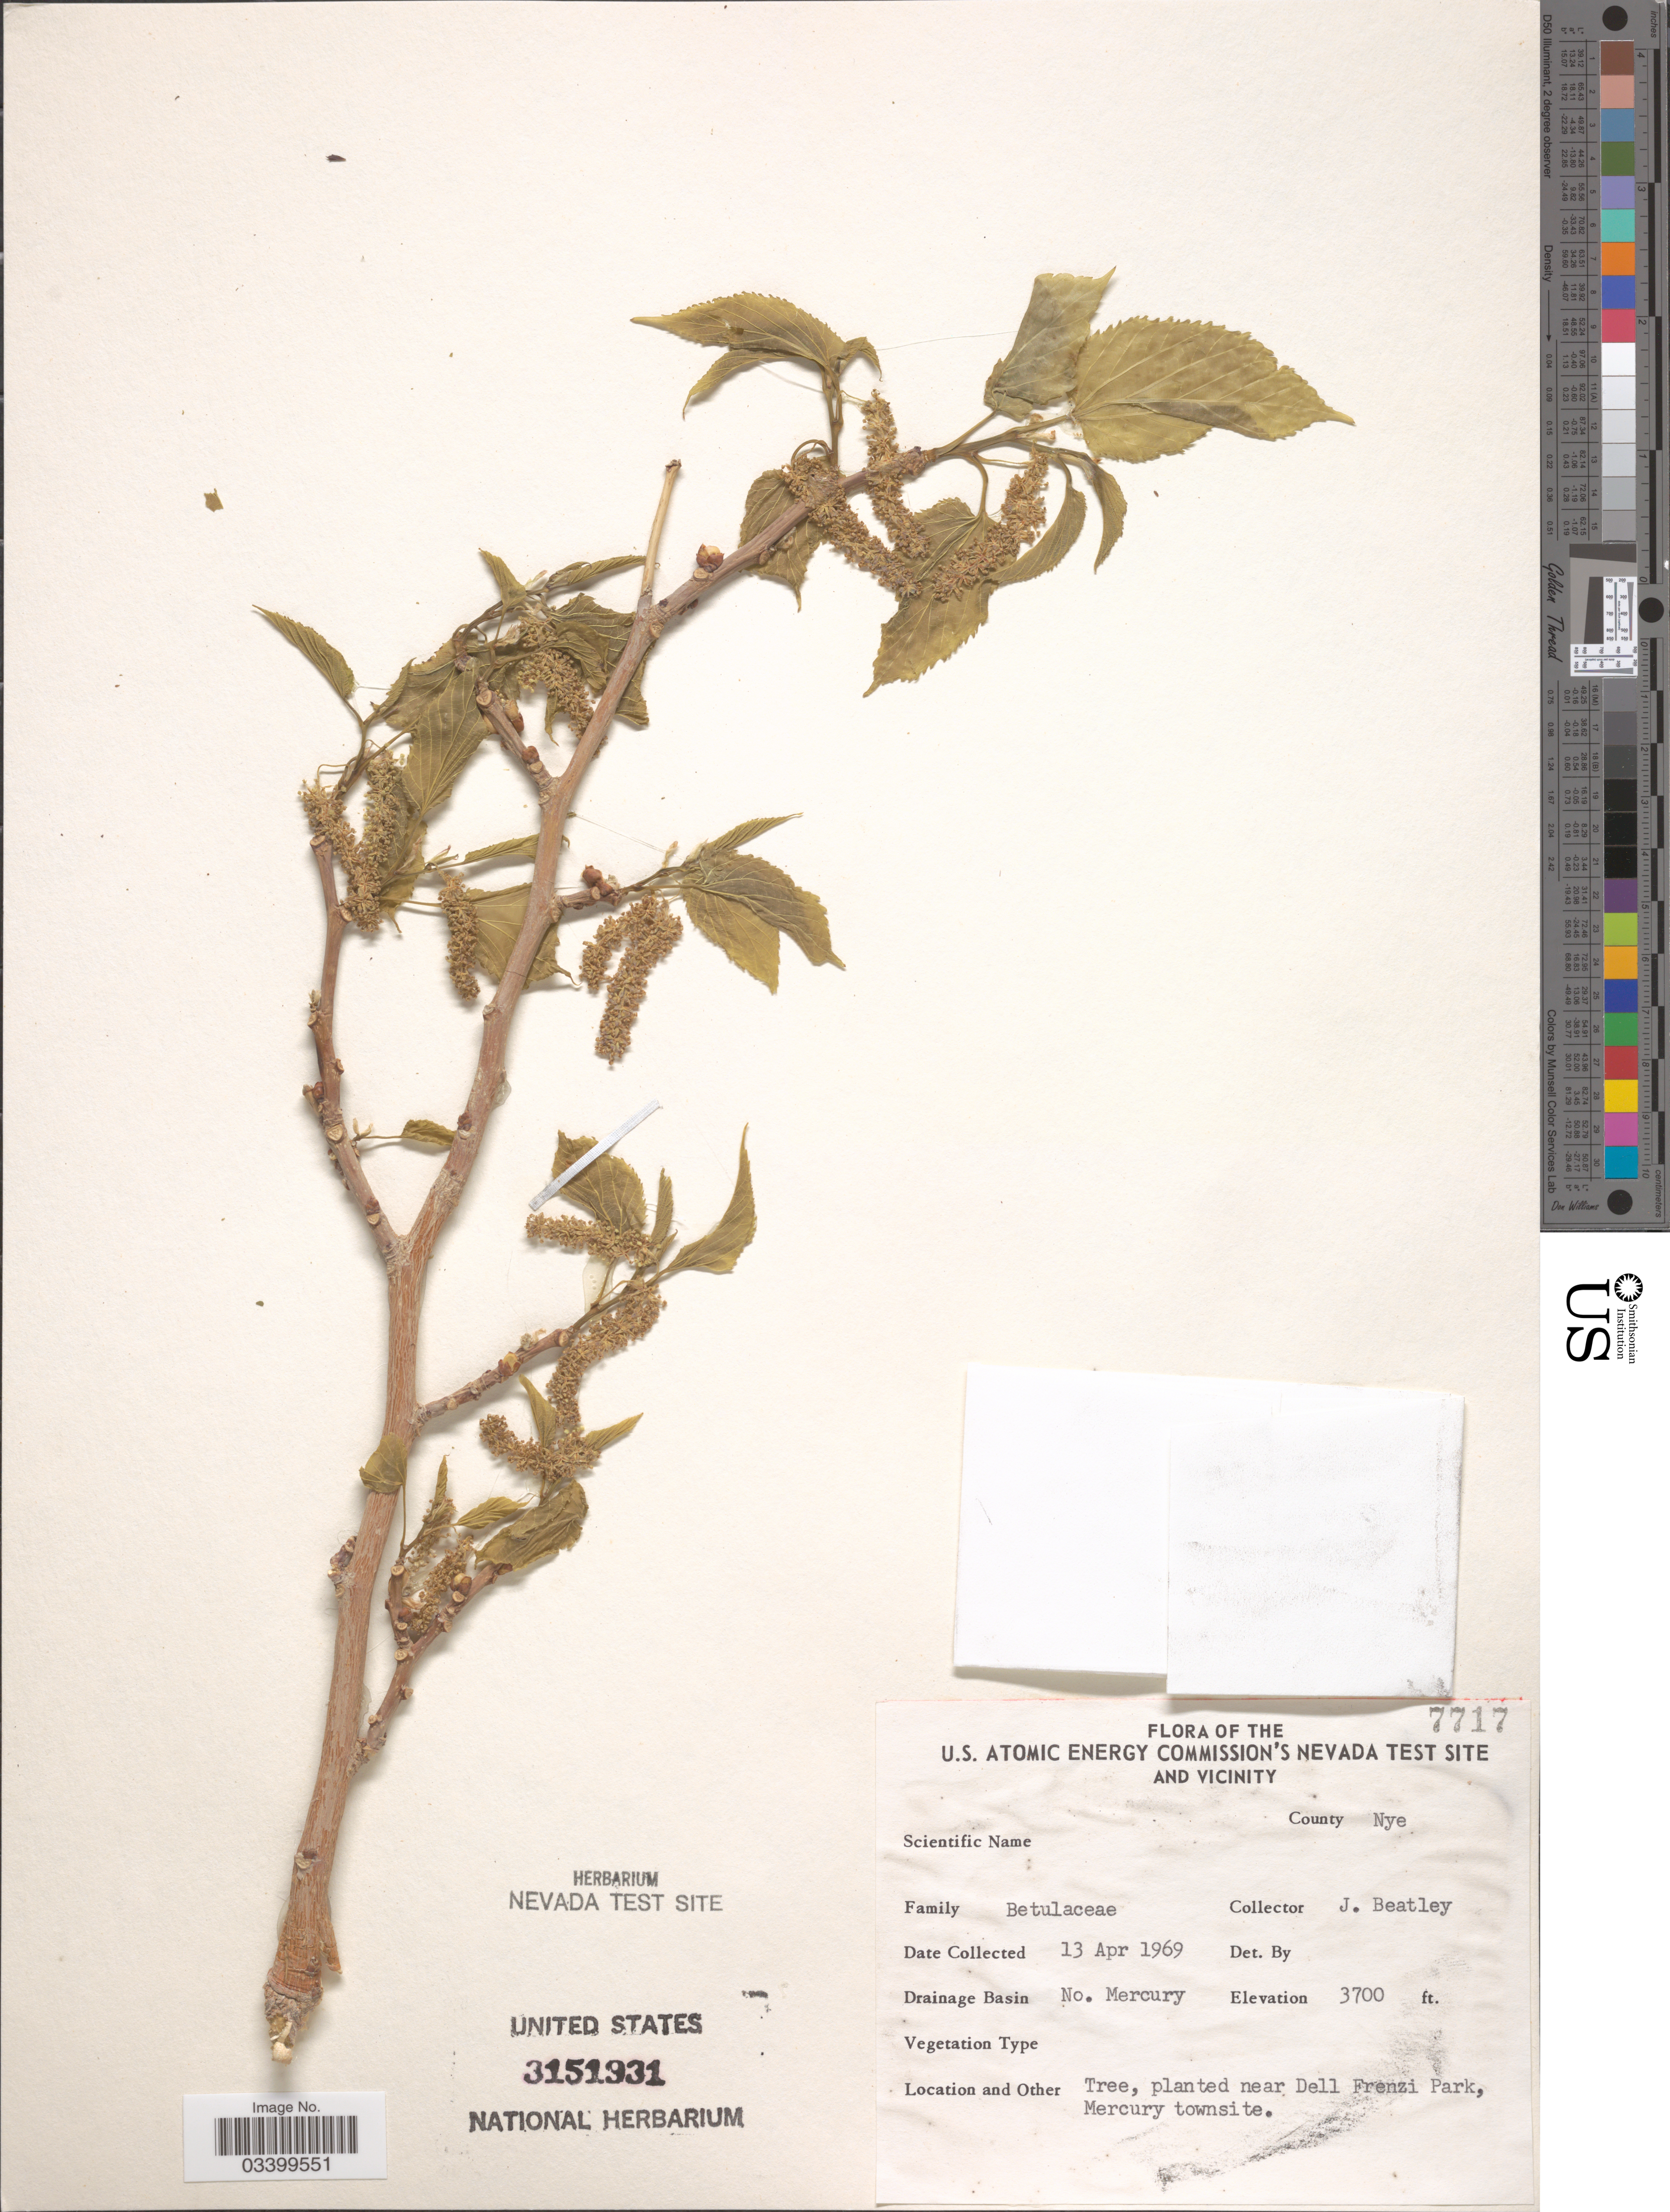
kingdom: Plantae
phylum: Tracheophyta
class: Magnoliopsida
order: Fagales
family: Betulaceae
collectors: J. C. Beatley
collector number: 7717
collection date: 1969-04-13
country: United States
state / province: Nevada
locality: U.S. Atomic Energy Commission's Nevada Test Site and Vicinity. County Nye. Drainage Basin No. Mercury. Tree, planted near Dell Frenzi Park, Mercury townsite.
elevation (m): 1128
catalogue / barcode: US 3151931